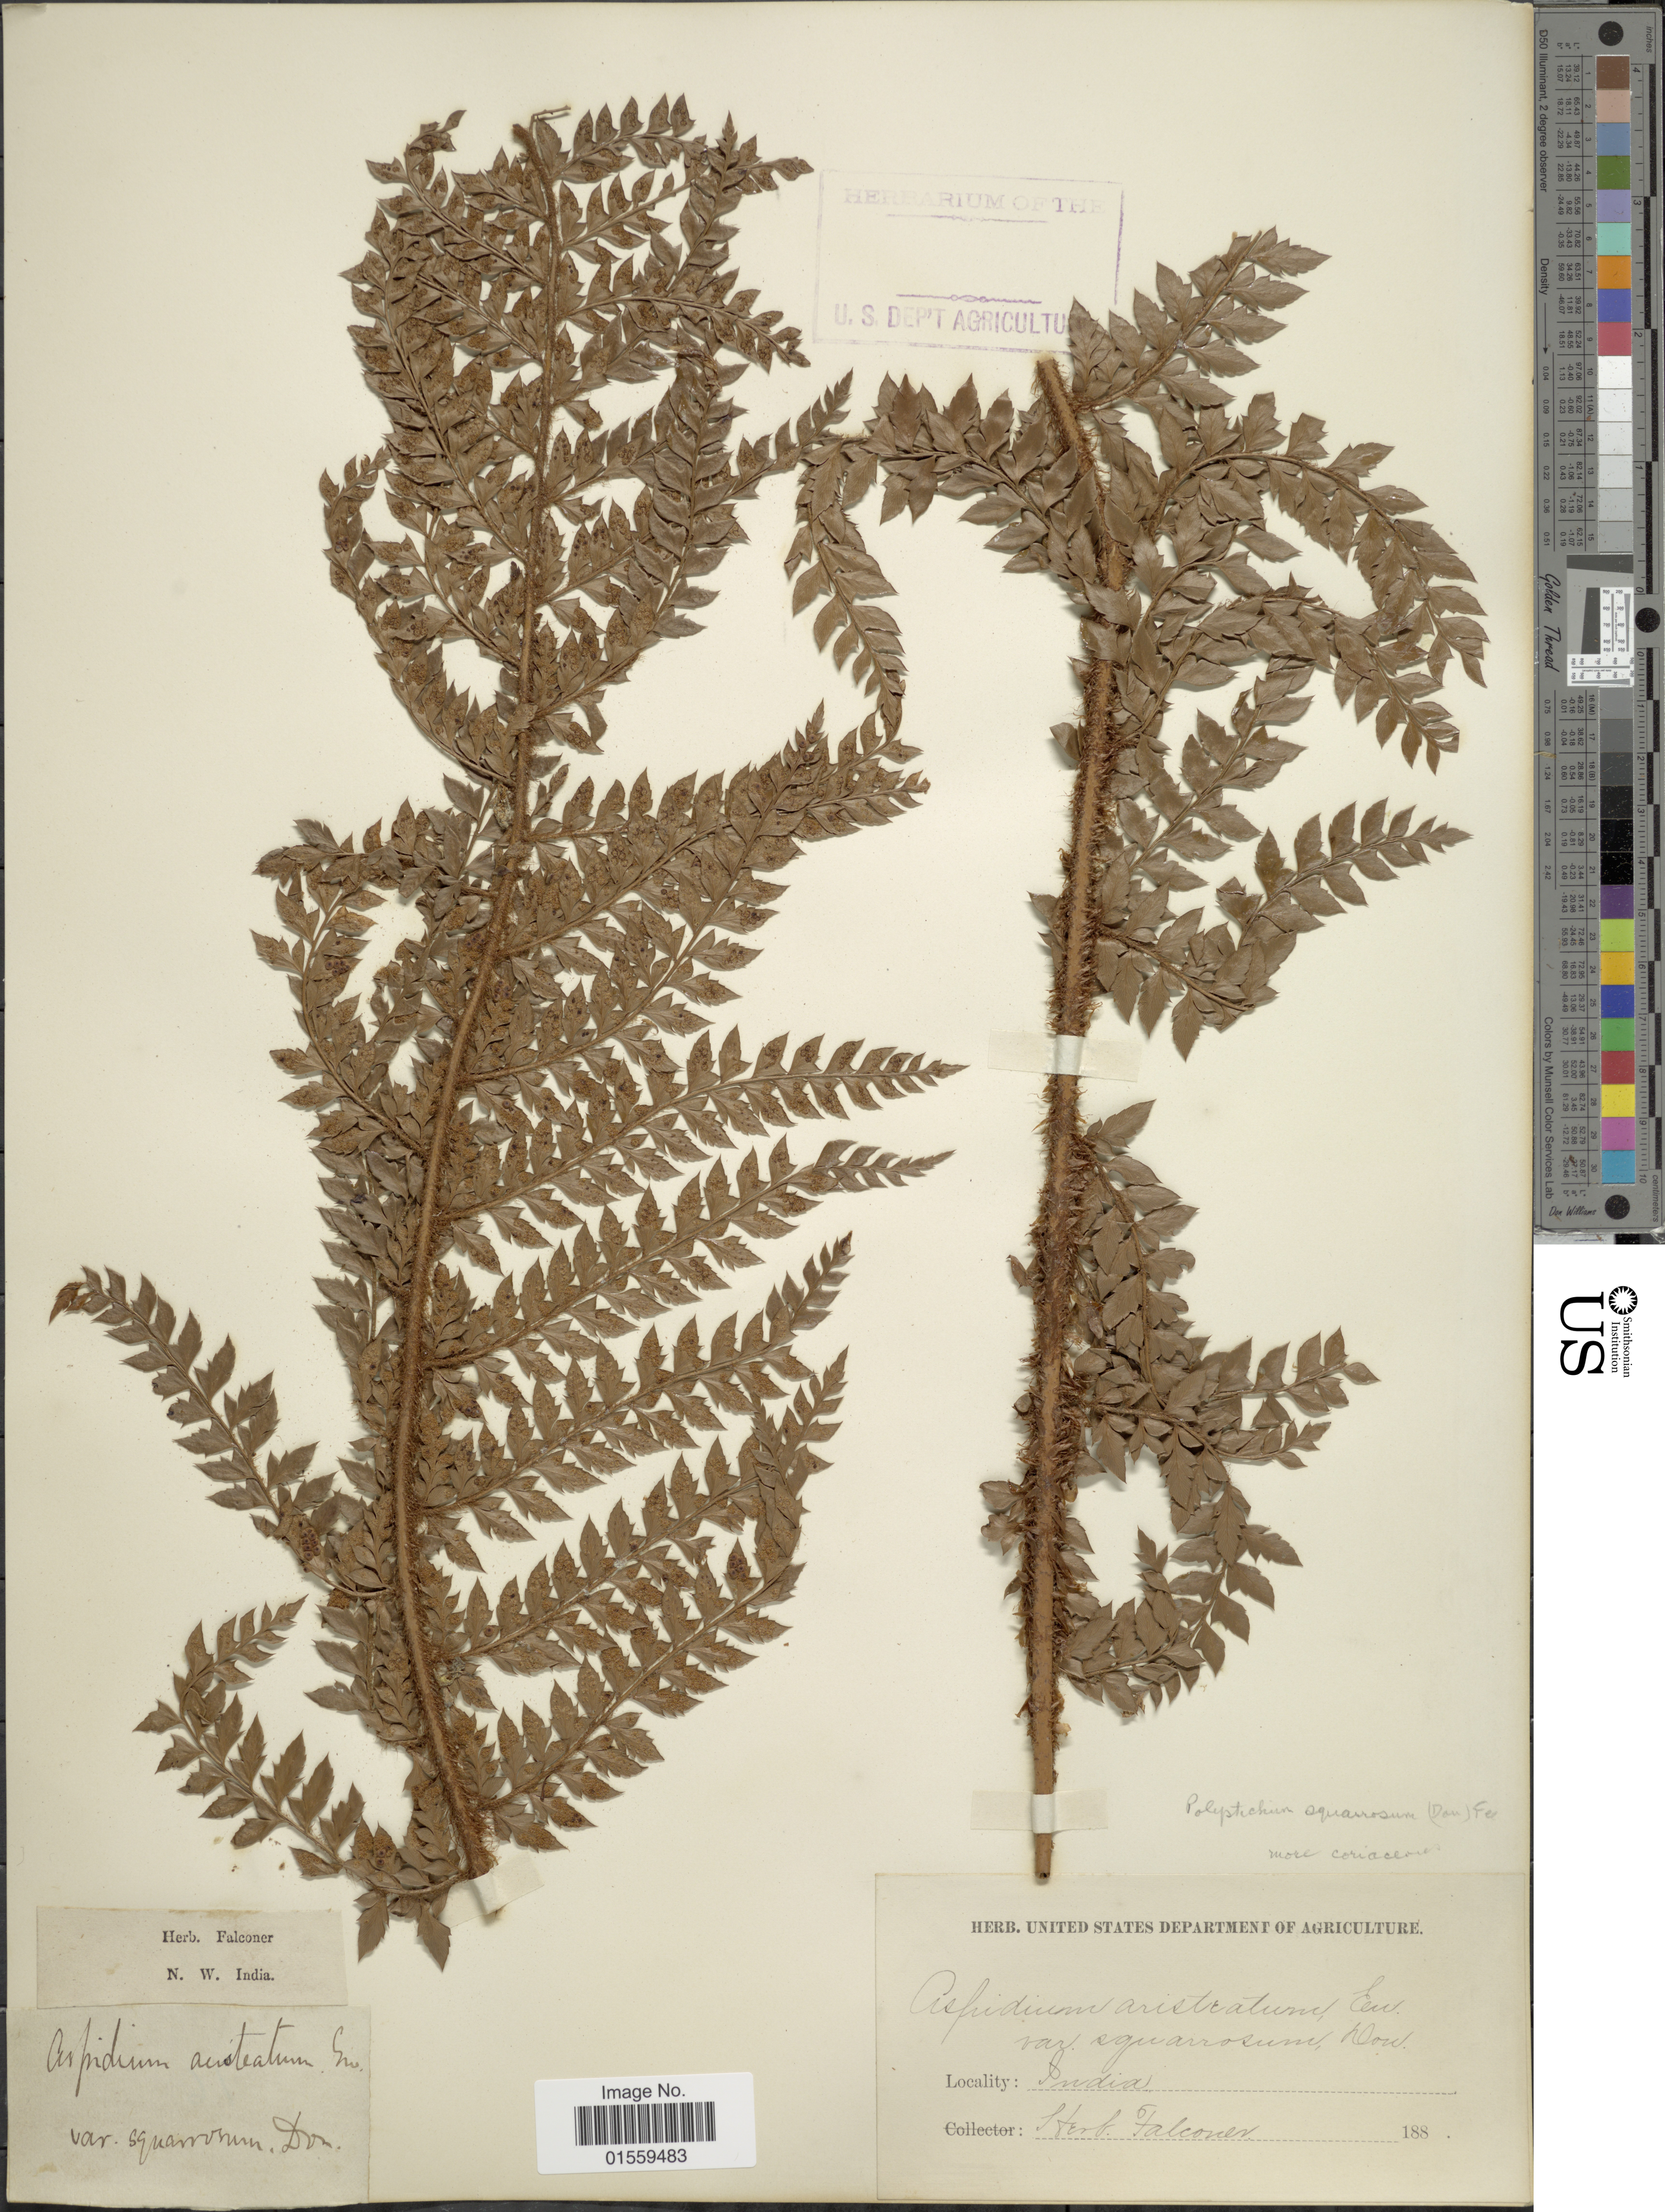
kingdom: Plantae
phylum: Tracheophyta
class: Polypodiopsida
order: Polypodiales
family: Dryopteridaceae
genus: Polystichum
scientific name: Polystichum setiferum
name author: (Forssk.) Moore ex Woynar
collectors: ex herb. Falconer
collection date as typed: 188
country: India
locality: N. W. India